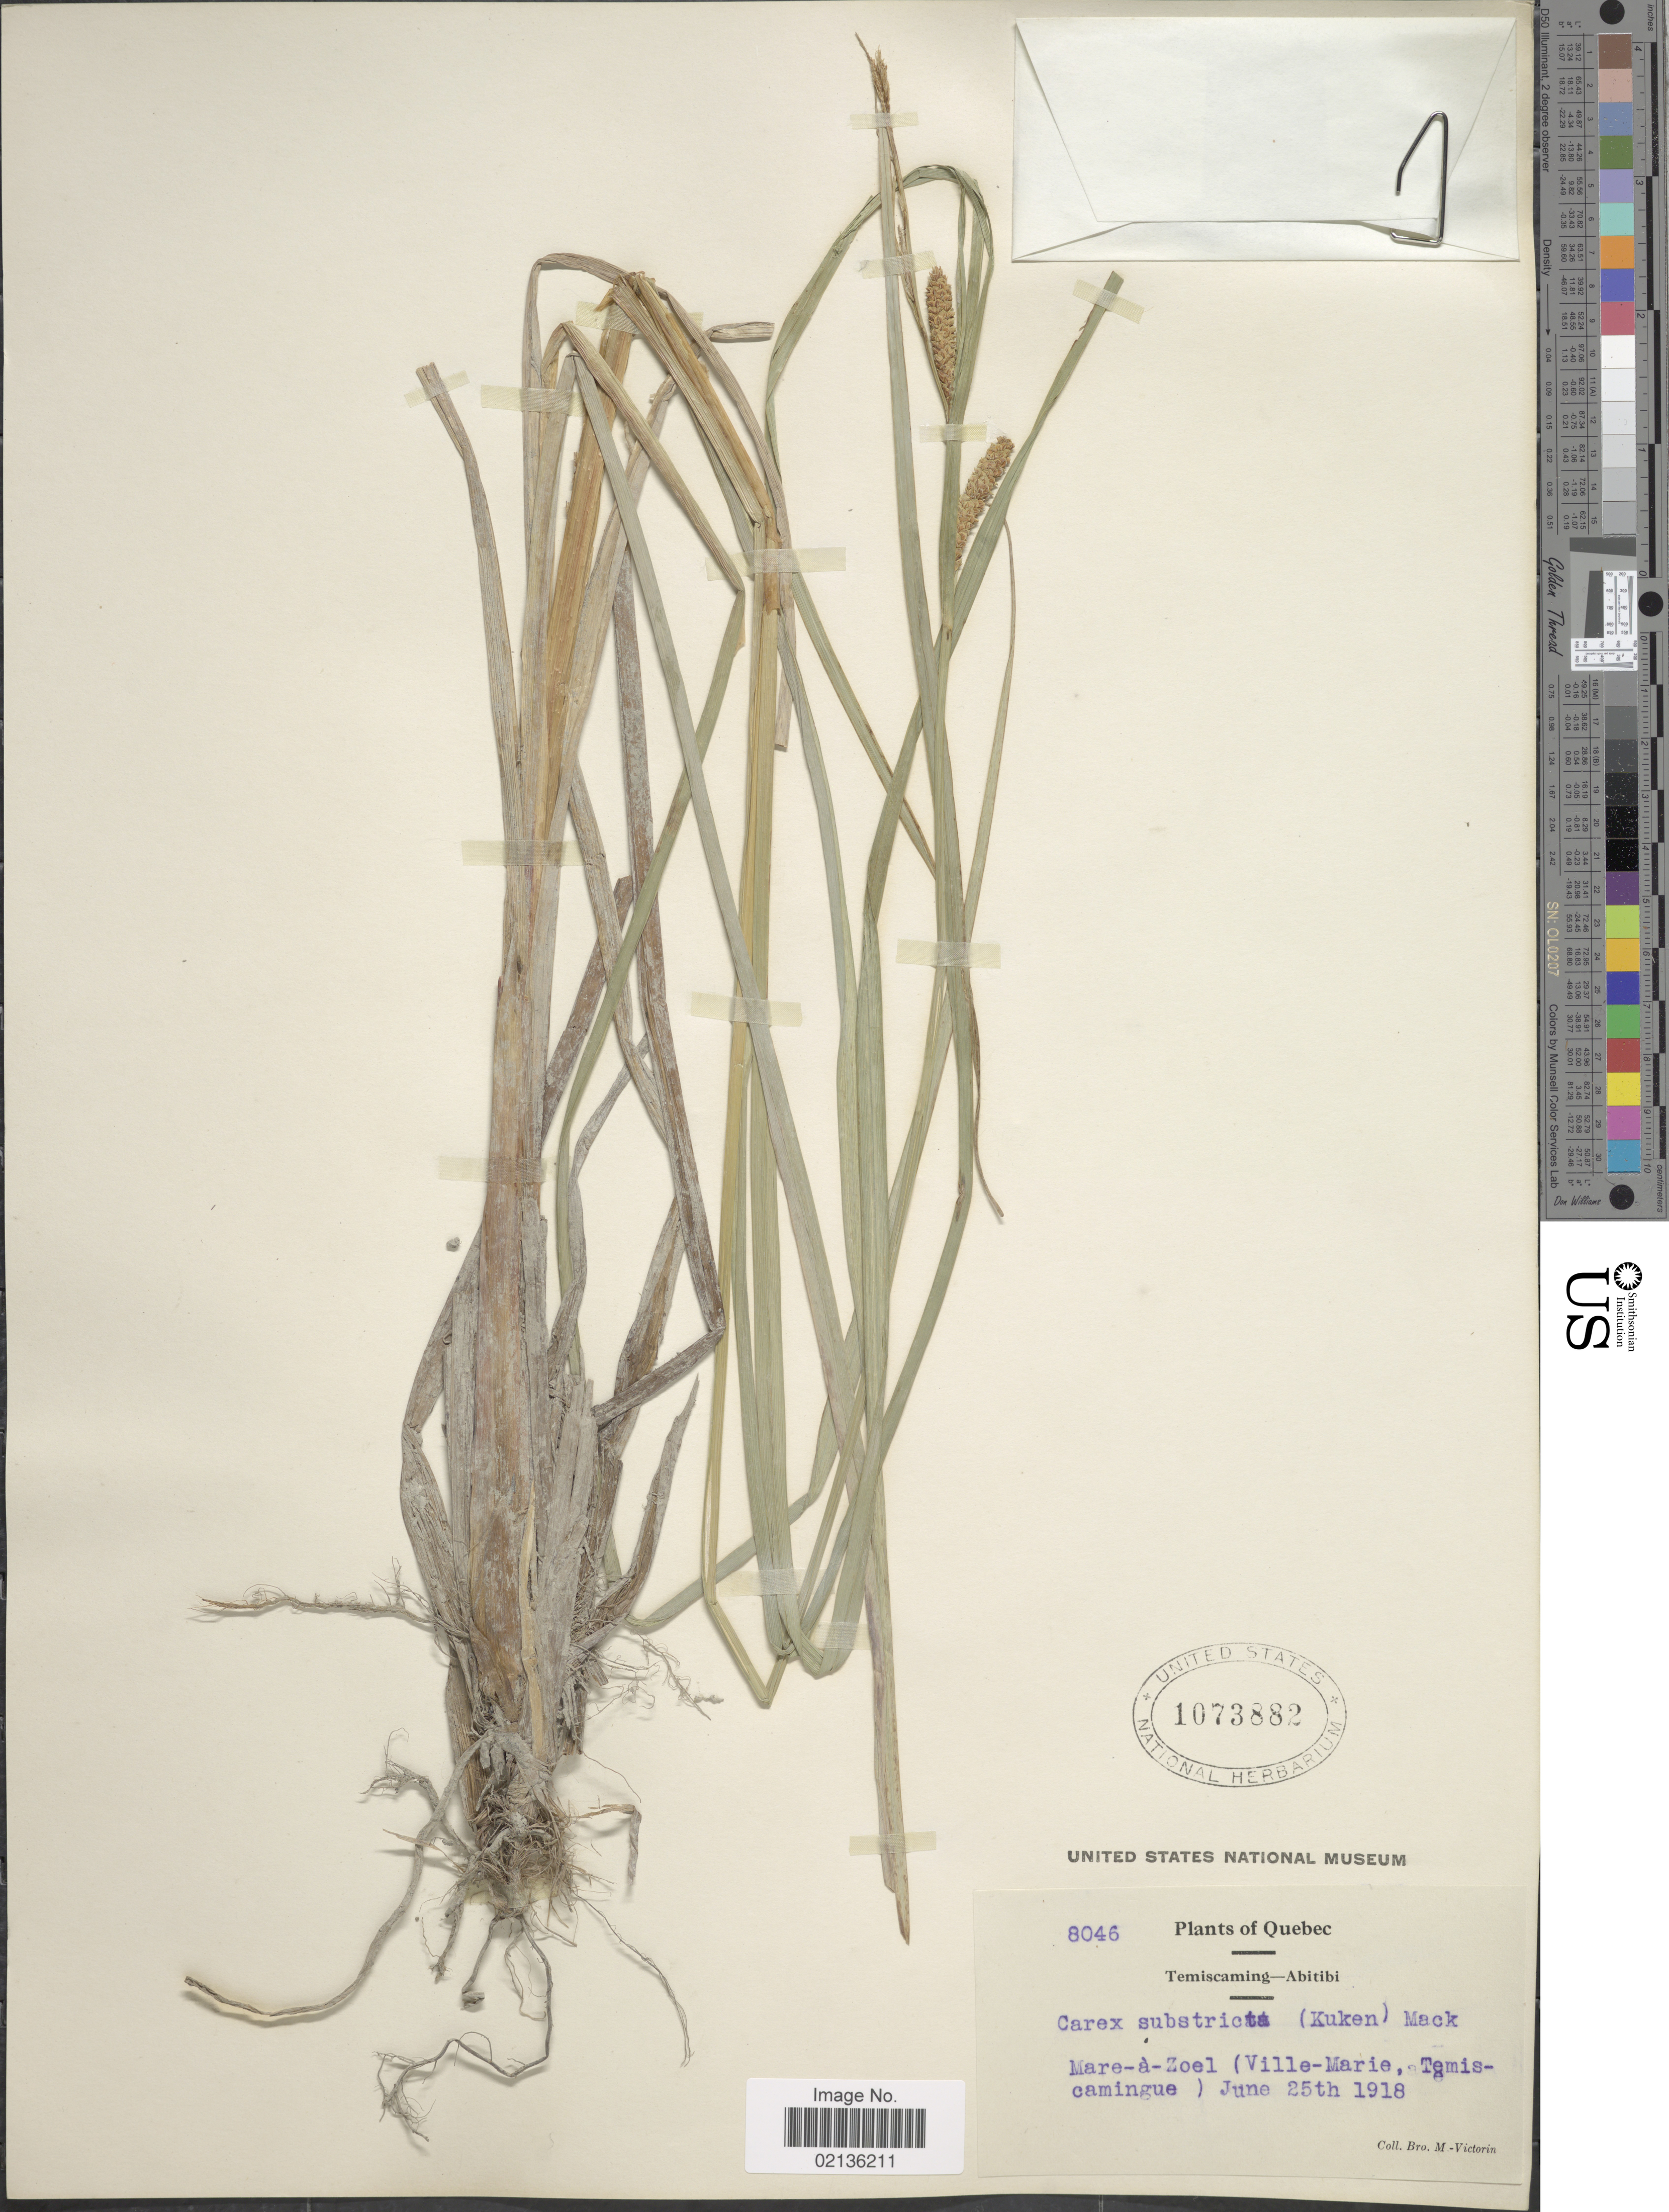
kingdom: Plantae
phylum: Tracheophyta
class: Liliopsida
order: Poales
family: Cyperaceae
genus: Carex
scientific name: Carex aquatilis var. aquatilis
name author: Wahlenb.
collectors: Fr. Marie-Victorin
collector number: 8046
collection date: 1918-06-25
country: Canada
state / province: Quebec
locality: Temiscaming - Abitibi, Mare-a-Zoel (Ville-Marie, Temiscamingue)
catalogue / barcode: US 1073882